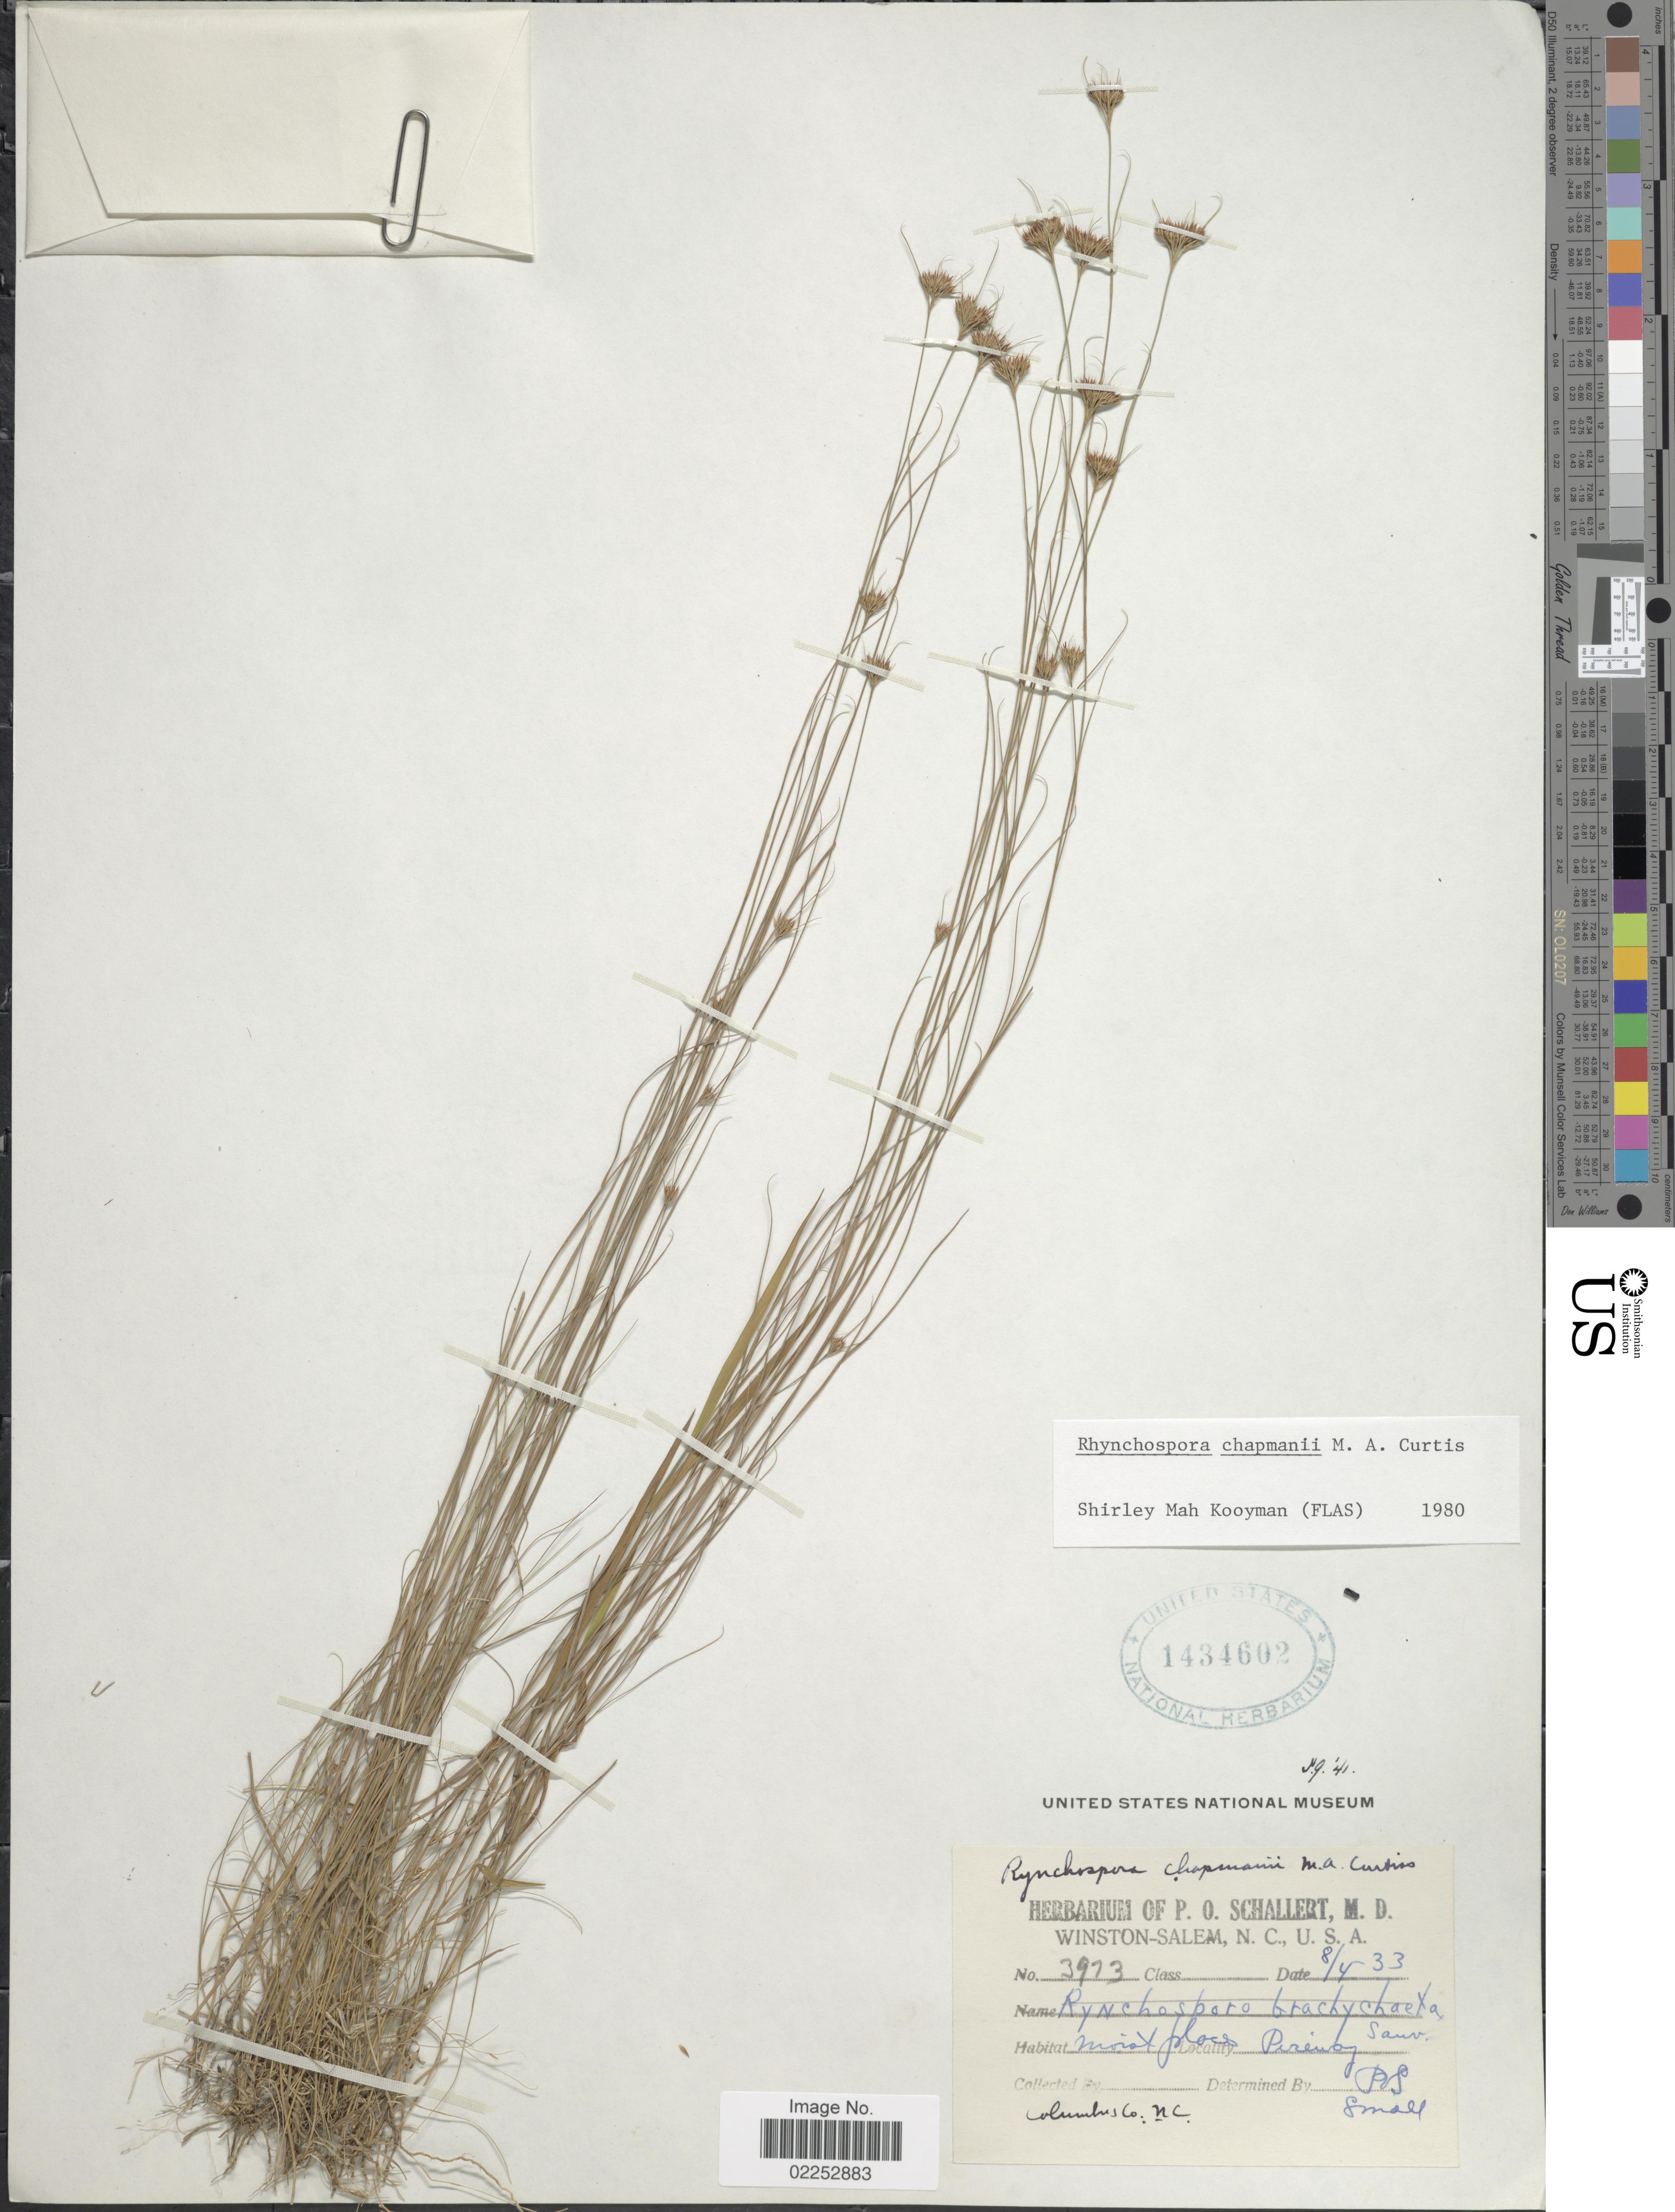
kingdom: Plantae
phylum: Tracheophyta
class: Liliopsida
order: Poales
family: Cyperaceae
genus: Rhynchospora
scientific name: Rhynchospora chapmanii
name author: M.A. Curtis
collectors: ex herb. P.O. Schallert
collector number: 3973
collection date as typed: Transcribed d/m/y: 4/8/33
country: United States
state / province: North Carolina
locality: Pireway Columbus Co.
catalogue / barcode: US 1434602